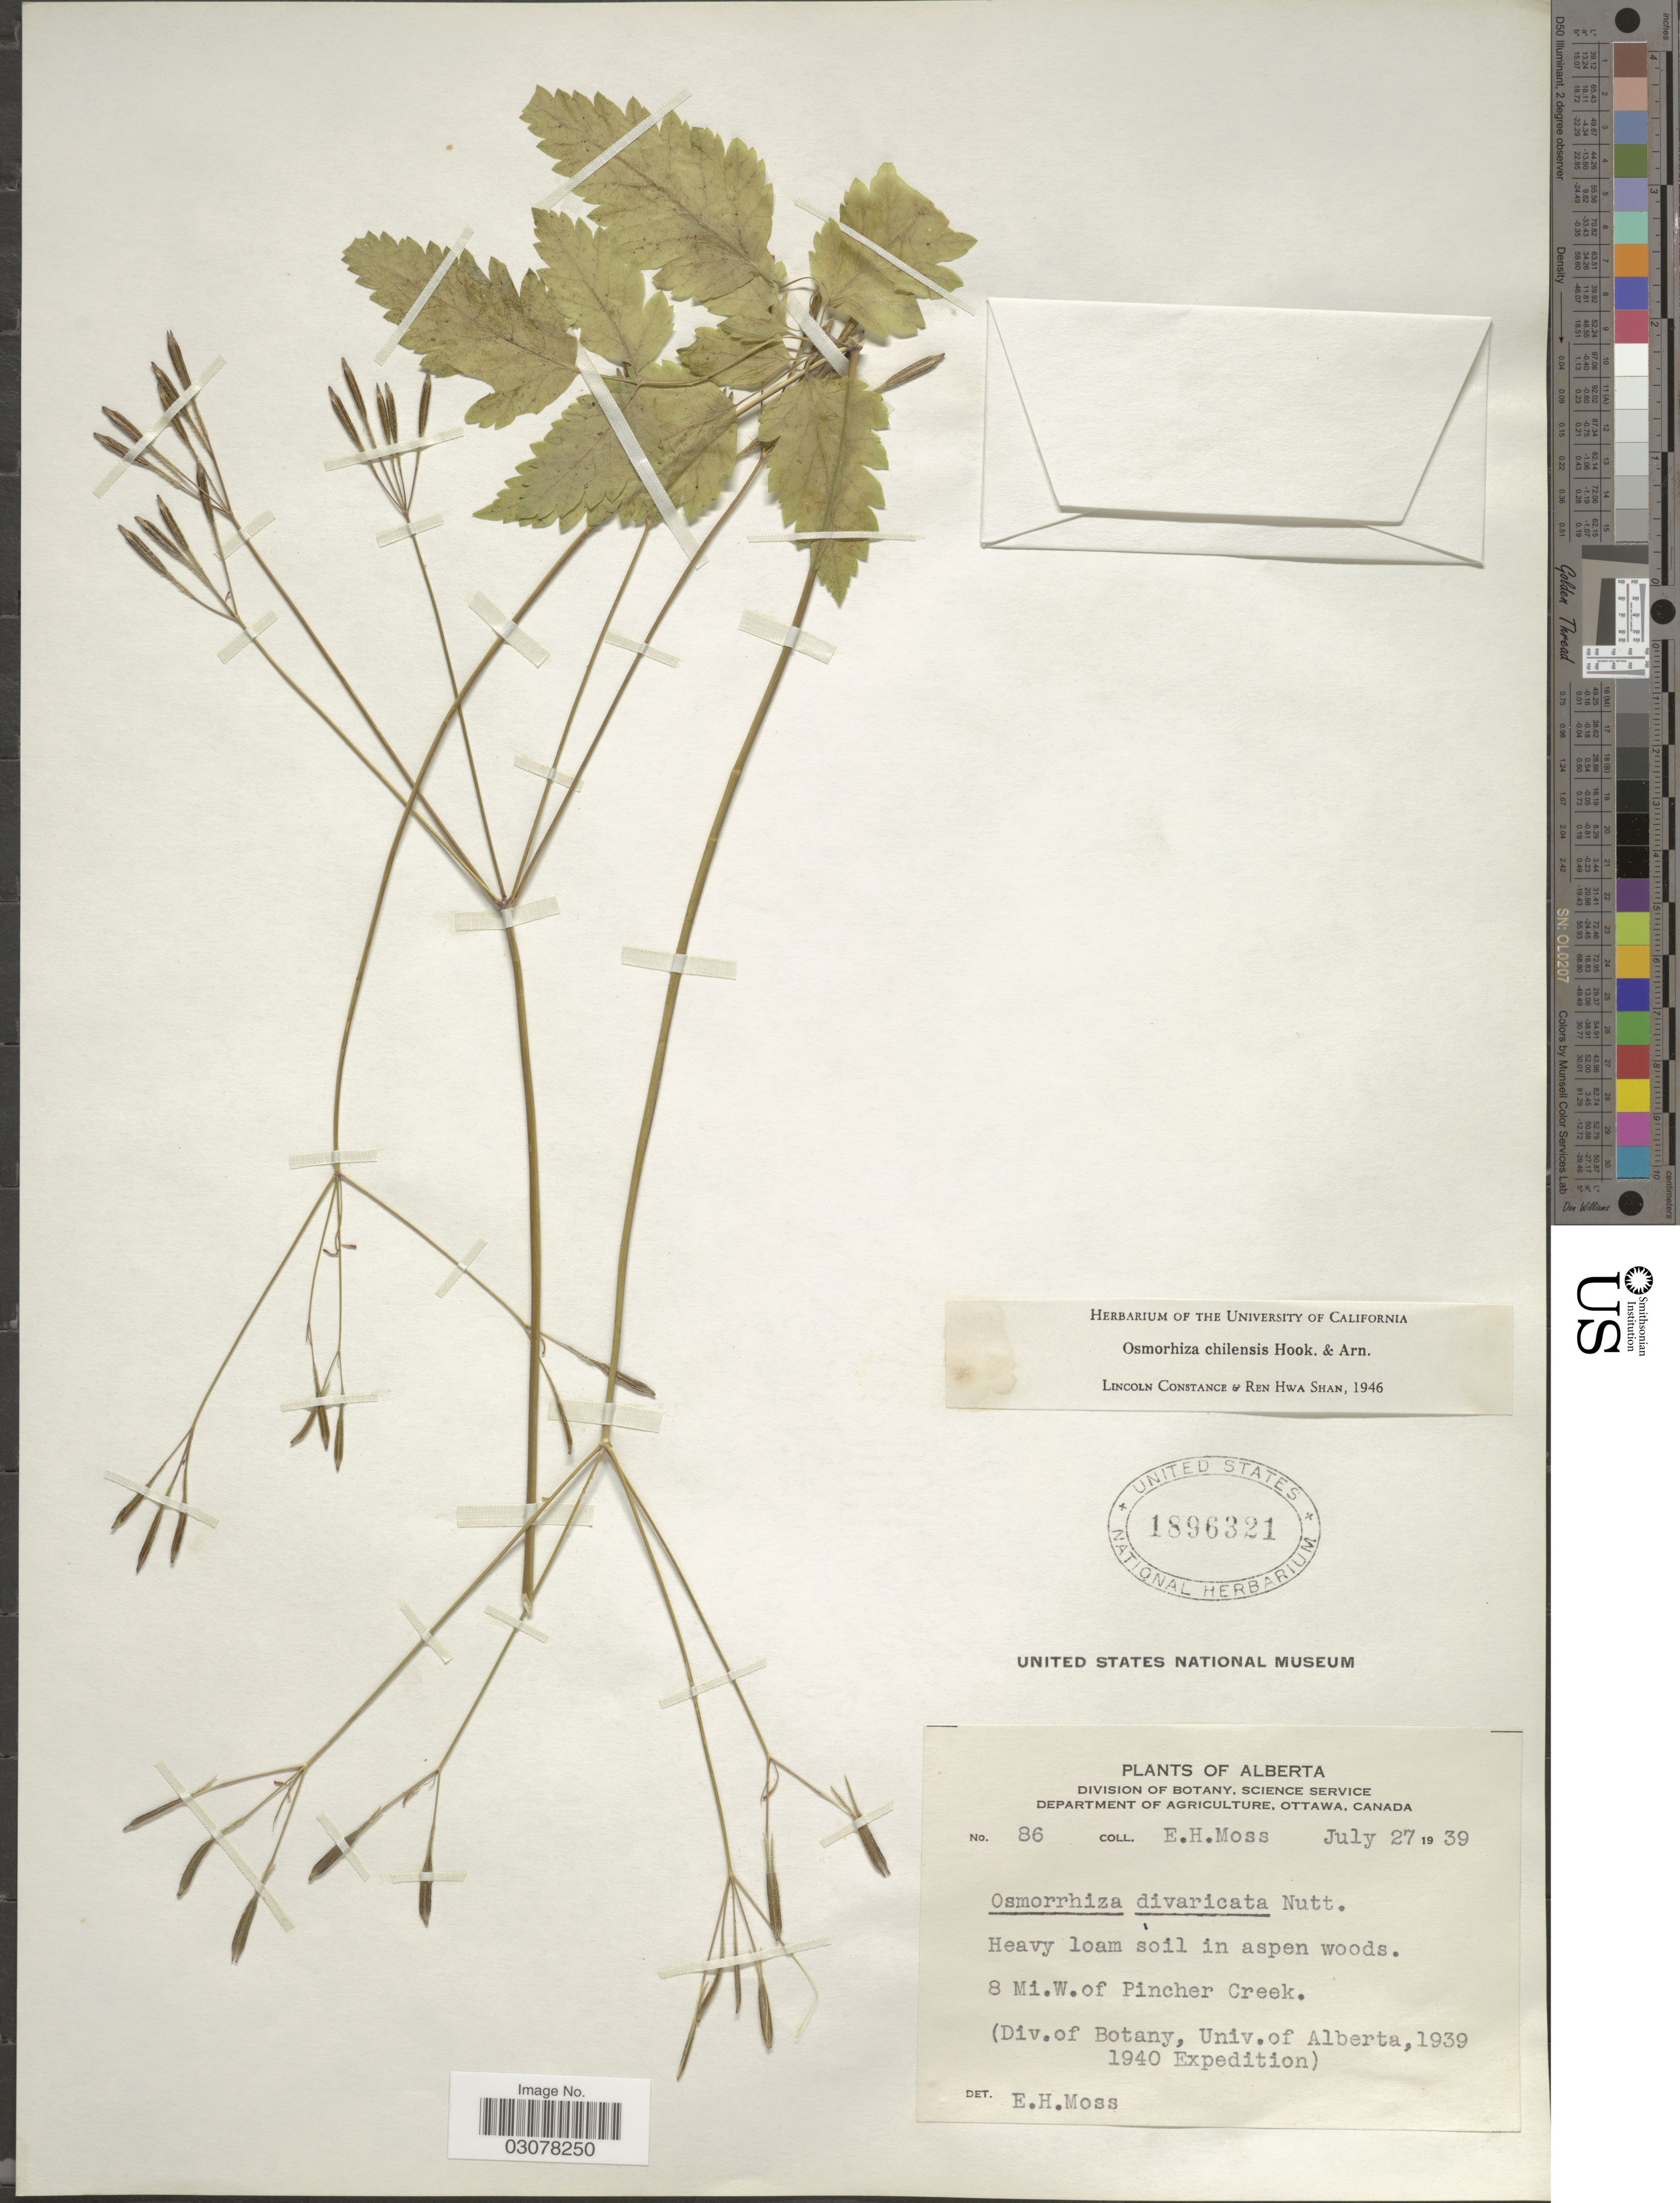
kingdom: Plantae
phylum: Tracheophyta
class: Magnoliopsida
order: Apiales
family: Apiaceae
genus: Osmorhiza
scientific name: Osmorhiza chilensis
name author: Hook. & Arn.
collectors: E. Moss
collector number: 86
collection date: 1939-07-27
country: Canada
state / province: Alberta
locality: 8 Mi. W. of Pincher Creek.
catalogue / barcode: US 1896321